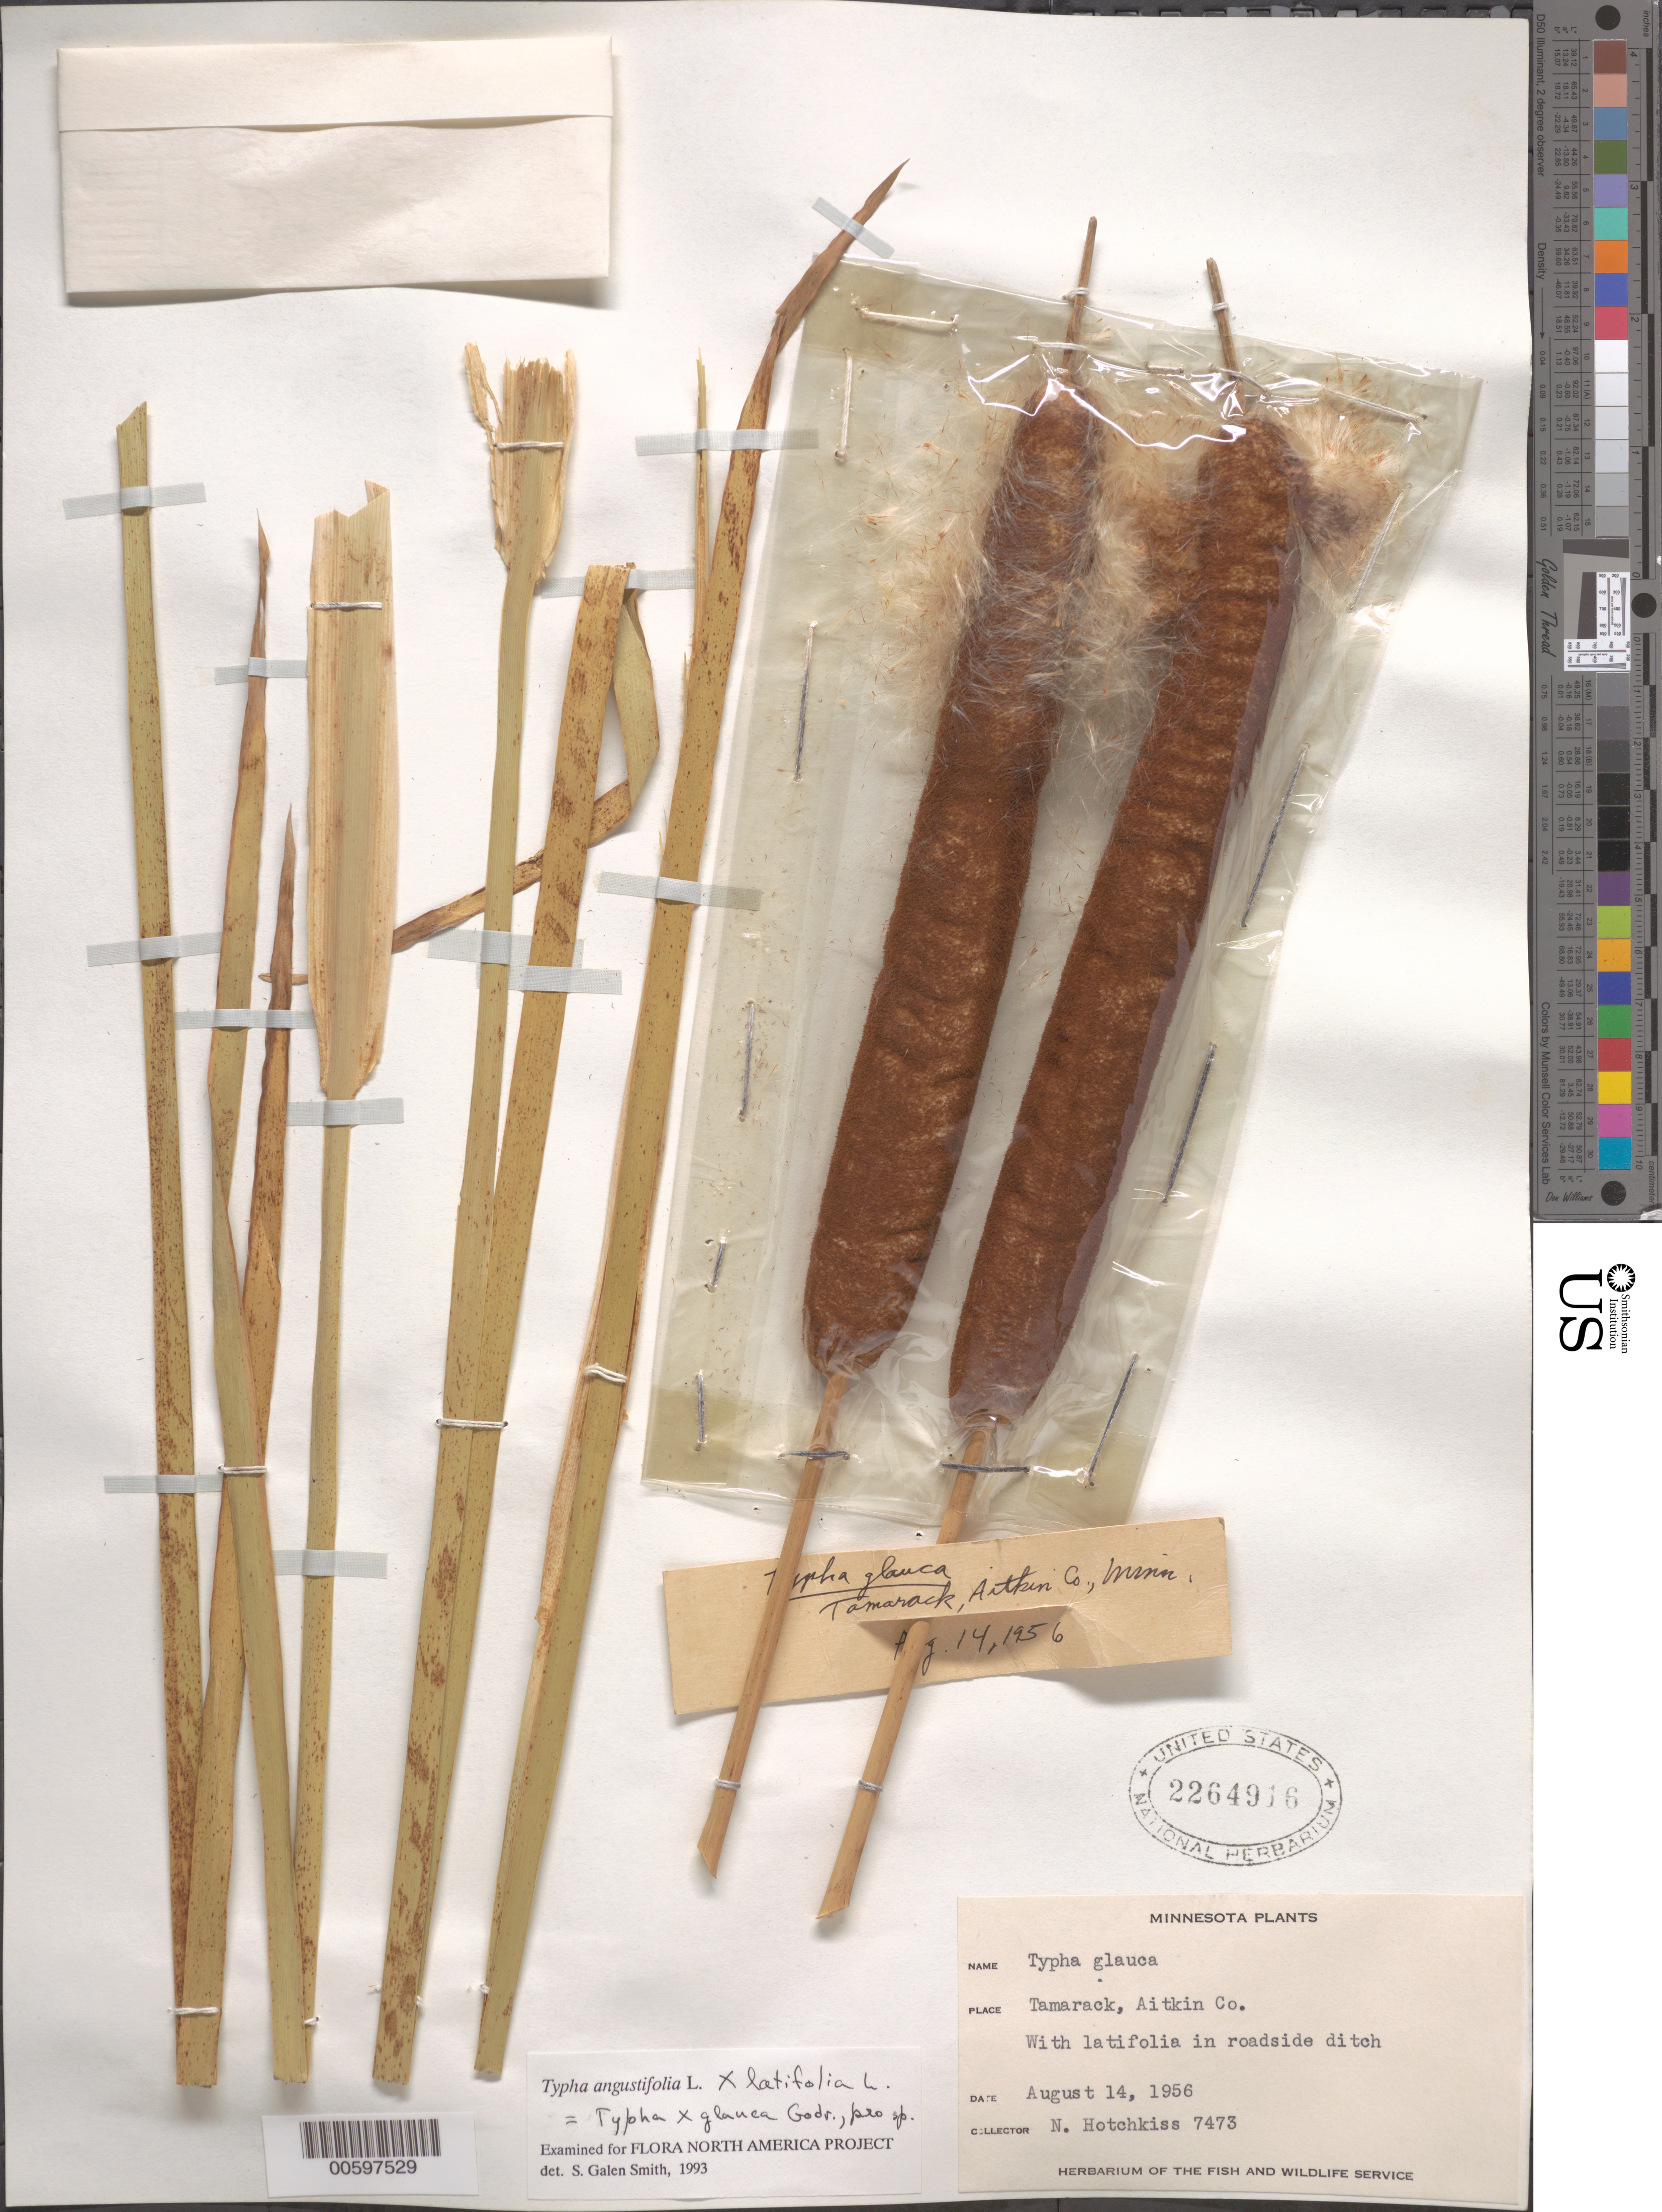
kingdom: Plantae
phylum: Tracheophyta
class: Liliopsida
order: Poales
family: Typhaceae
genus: Typha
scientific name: Typha glauca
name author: Godr.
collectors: N. Hotchkiss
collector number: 7473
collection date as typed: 14 Aug 1956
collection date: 1956-08-14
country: United States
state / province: Minnesota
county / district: Aitkin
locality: Tamarack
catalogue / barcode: US 2264916